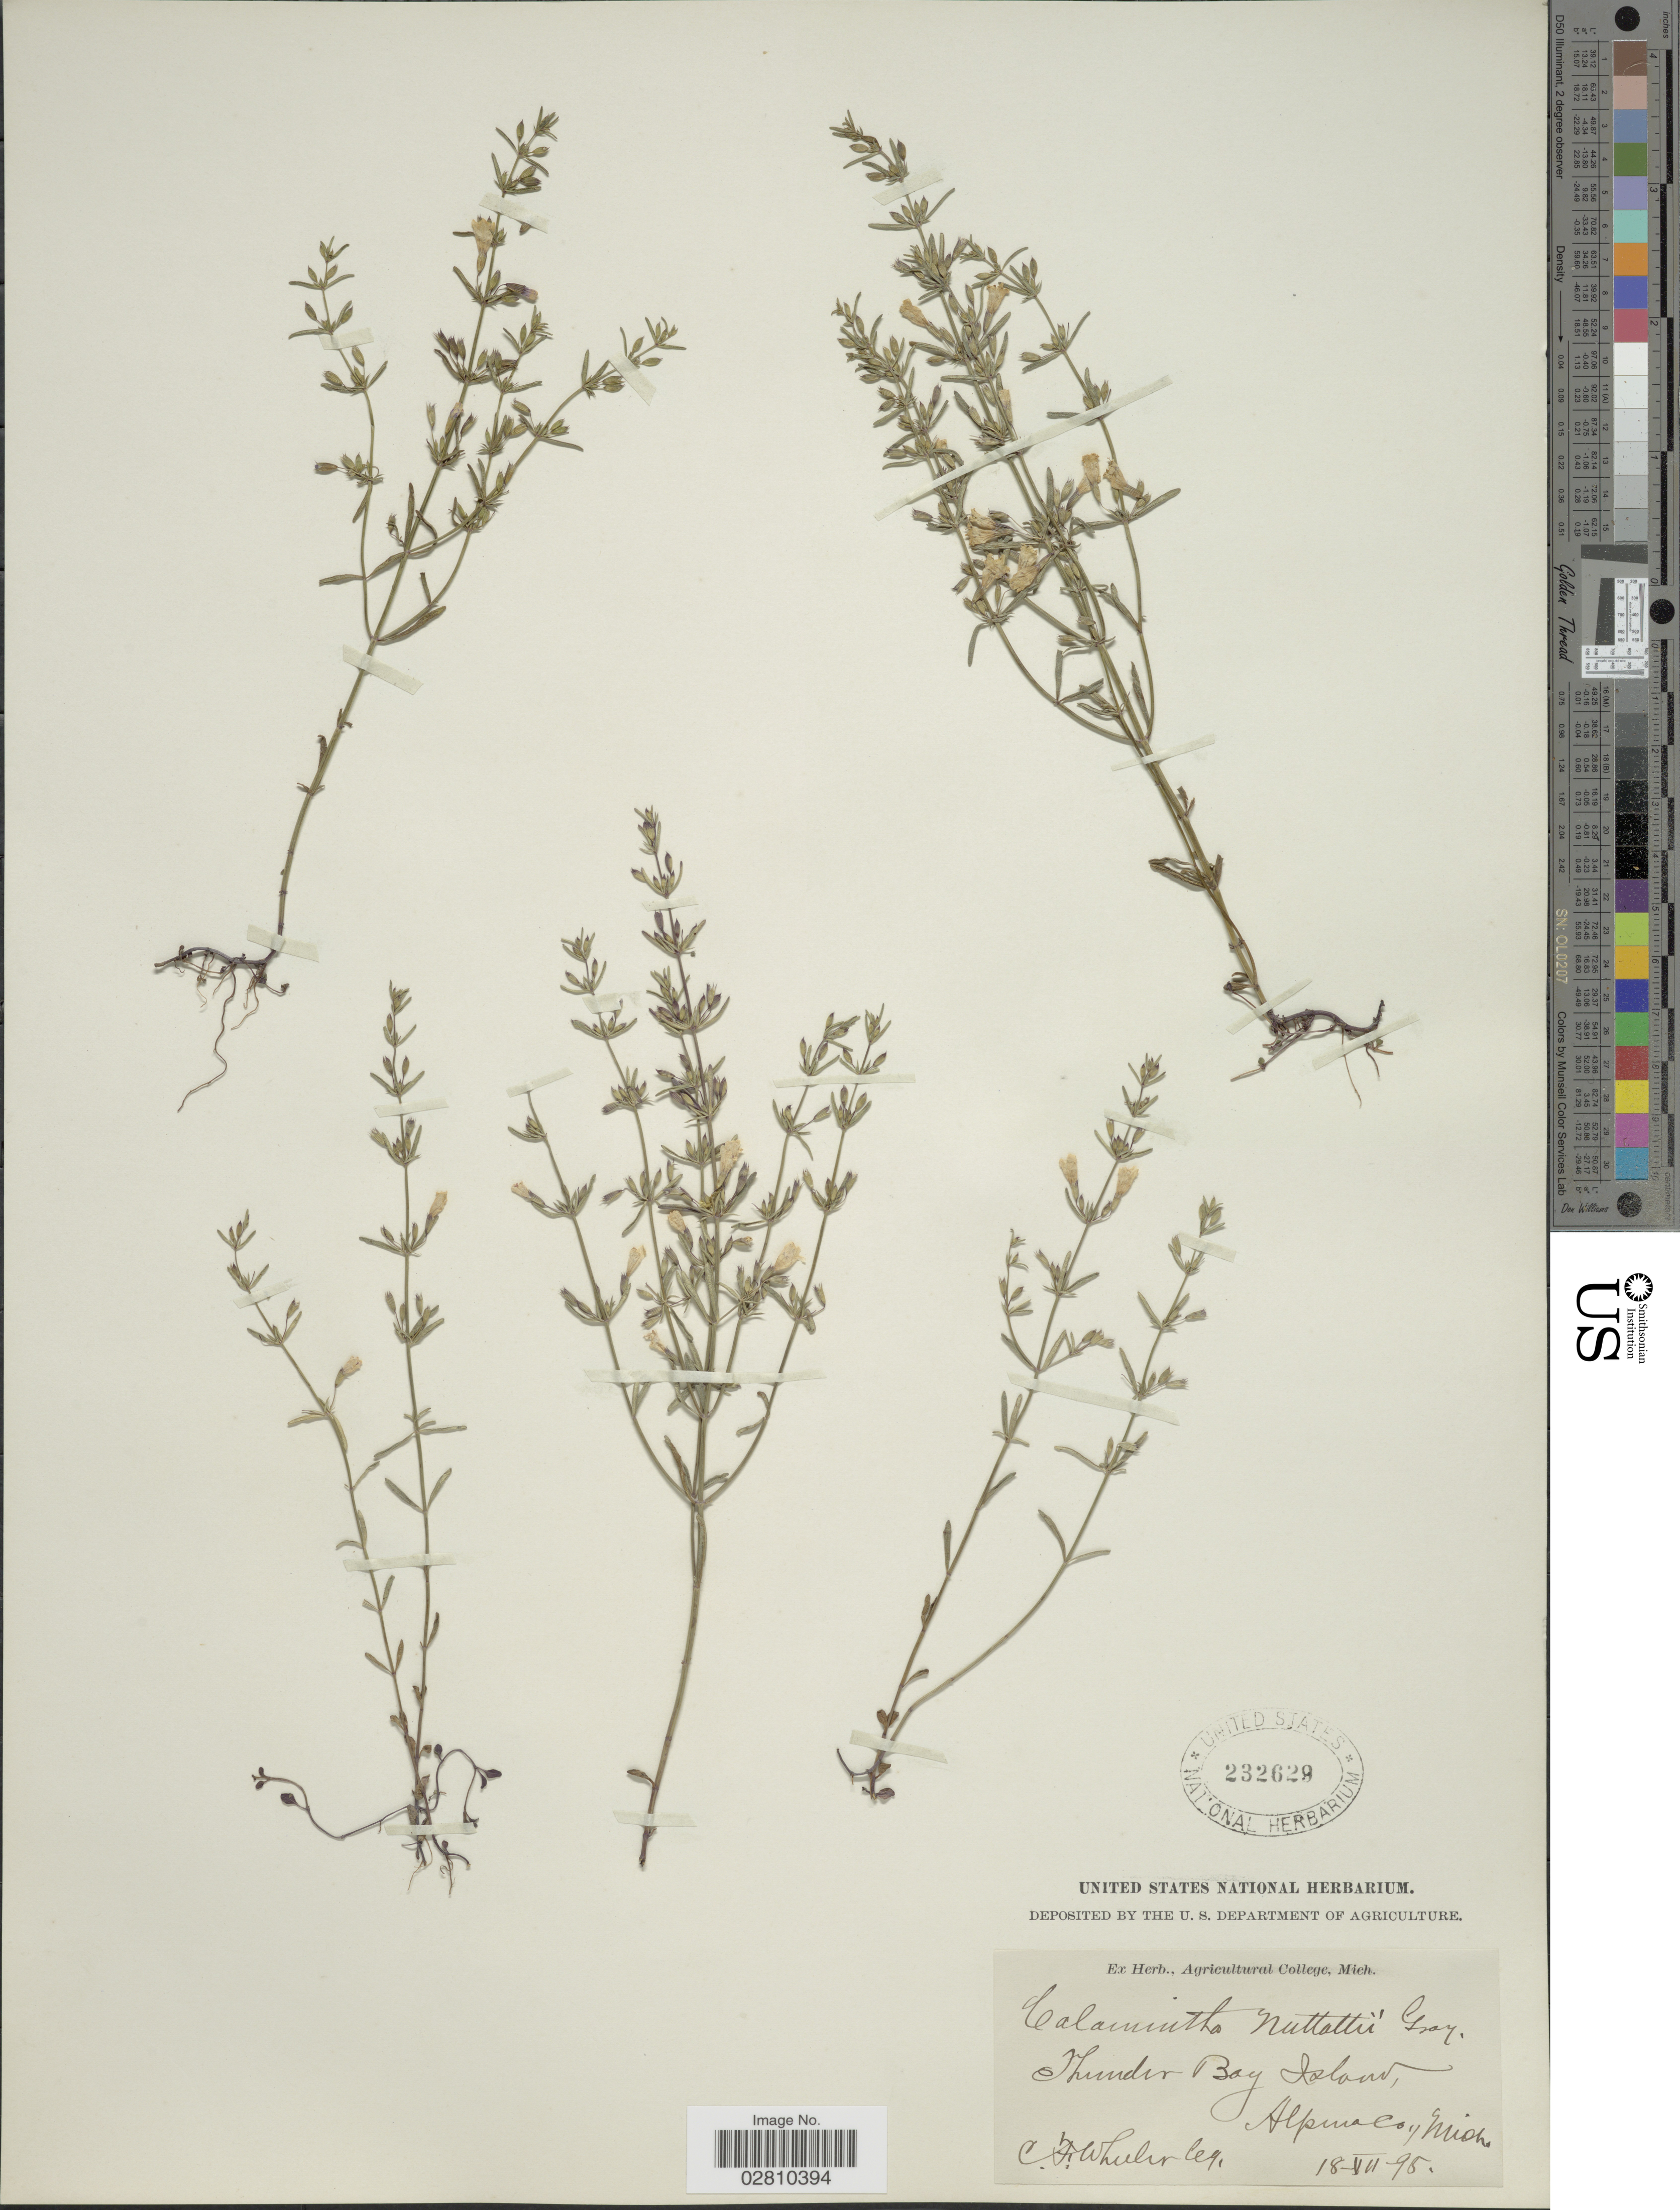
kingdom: Plantae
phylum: Tracheophyta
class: Magnoliopsida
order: Lamiales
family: Lamiaceae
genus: Clinopodium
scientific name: Clinopodium glabrum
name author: (Nutt.) Kuntze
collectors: C. Wheeler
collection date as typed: Transcribed d/m/y: 18/7/95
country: United States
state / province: Michigan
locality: Thunder Bay Island, Alpena Co., Mich.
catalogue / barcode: US 232629